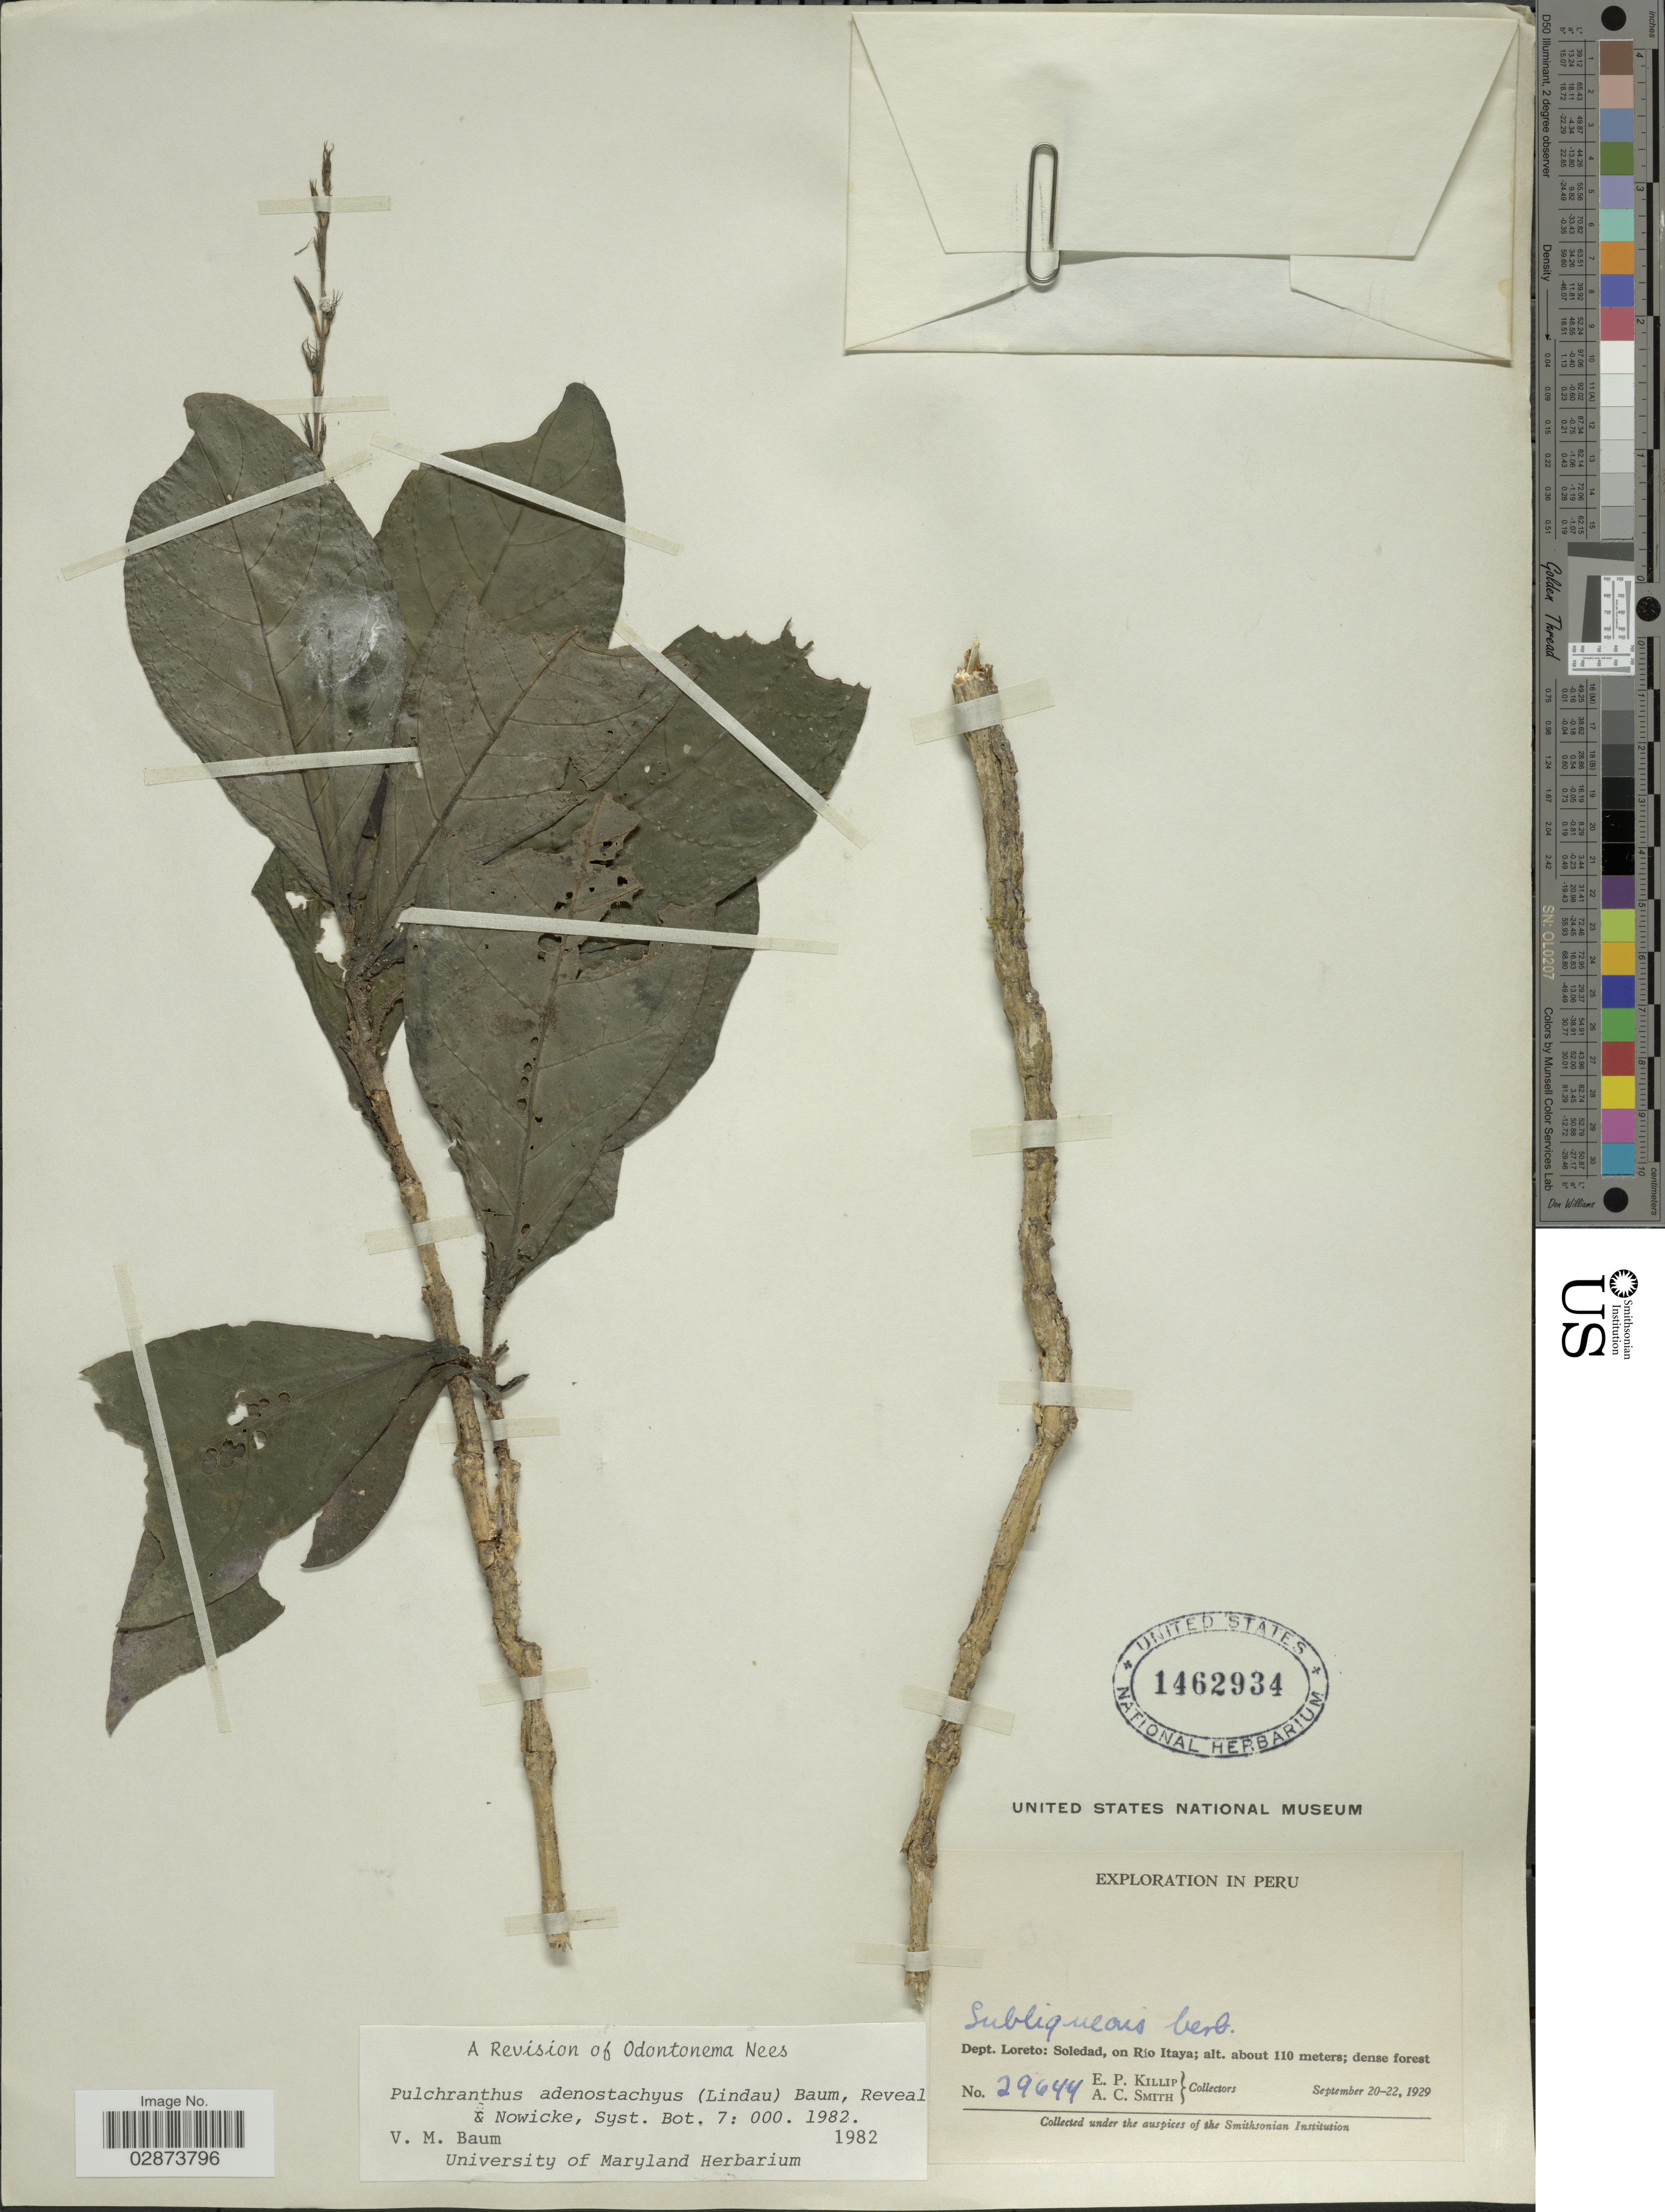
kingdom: Plantae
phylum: Tracheophyta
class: Magnoliopsida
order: Lamiales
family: Acanthaceae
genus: Pulchranthus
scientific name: Pulchranthus adenostachyus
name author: (Lindau) V.M. Baum et al.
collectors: E. P. Killip & A. C. Smith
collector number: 29644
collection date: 1929-09-20/1929-09-22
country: Peru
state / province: Loreto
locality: Dept. Loreto: Soledad, on Rio Itaya.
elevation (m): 110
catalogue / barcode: US 1462934